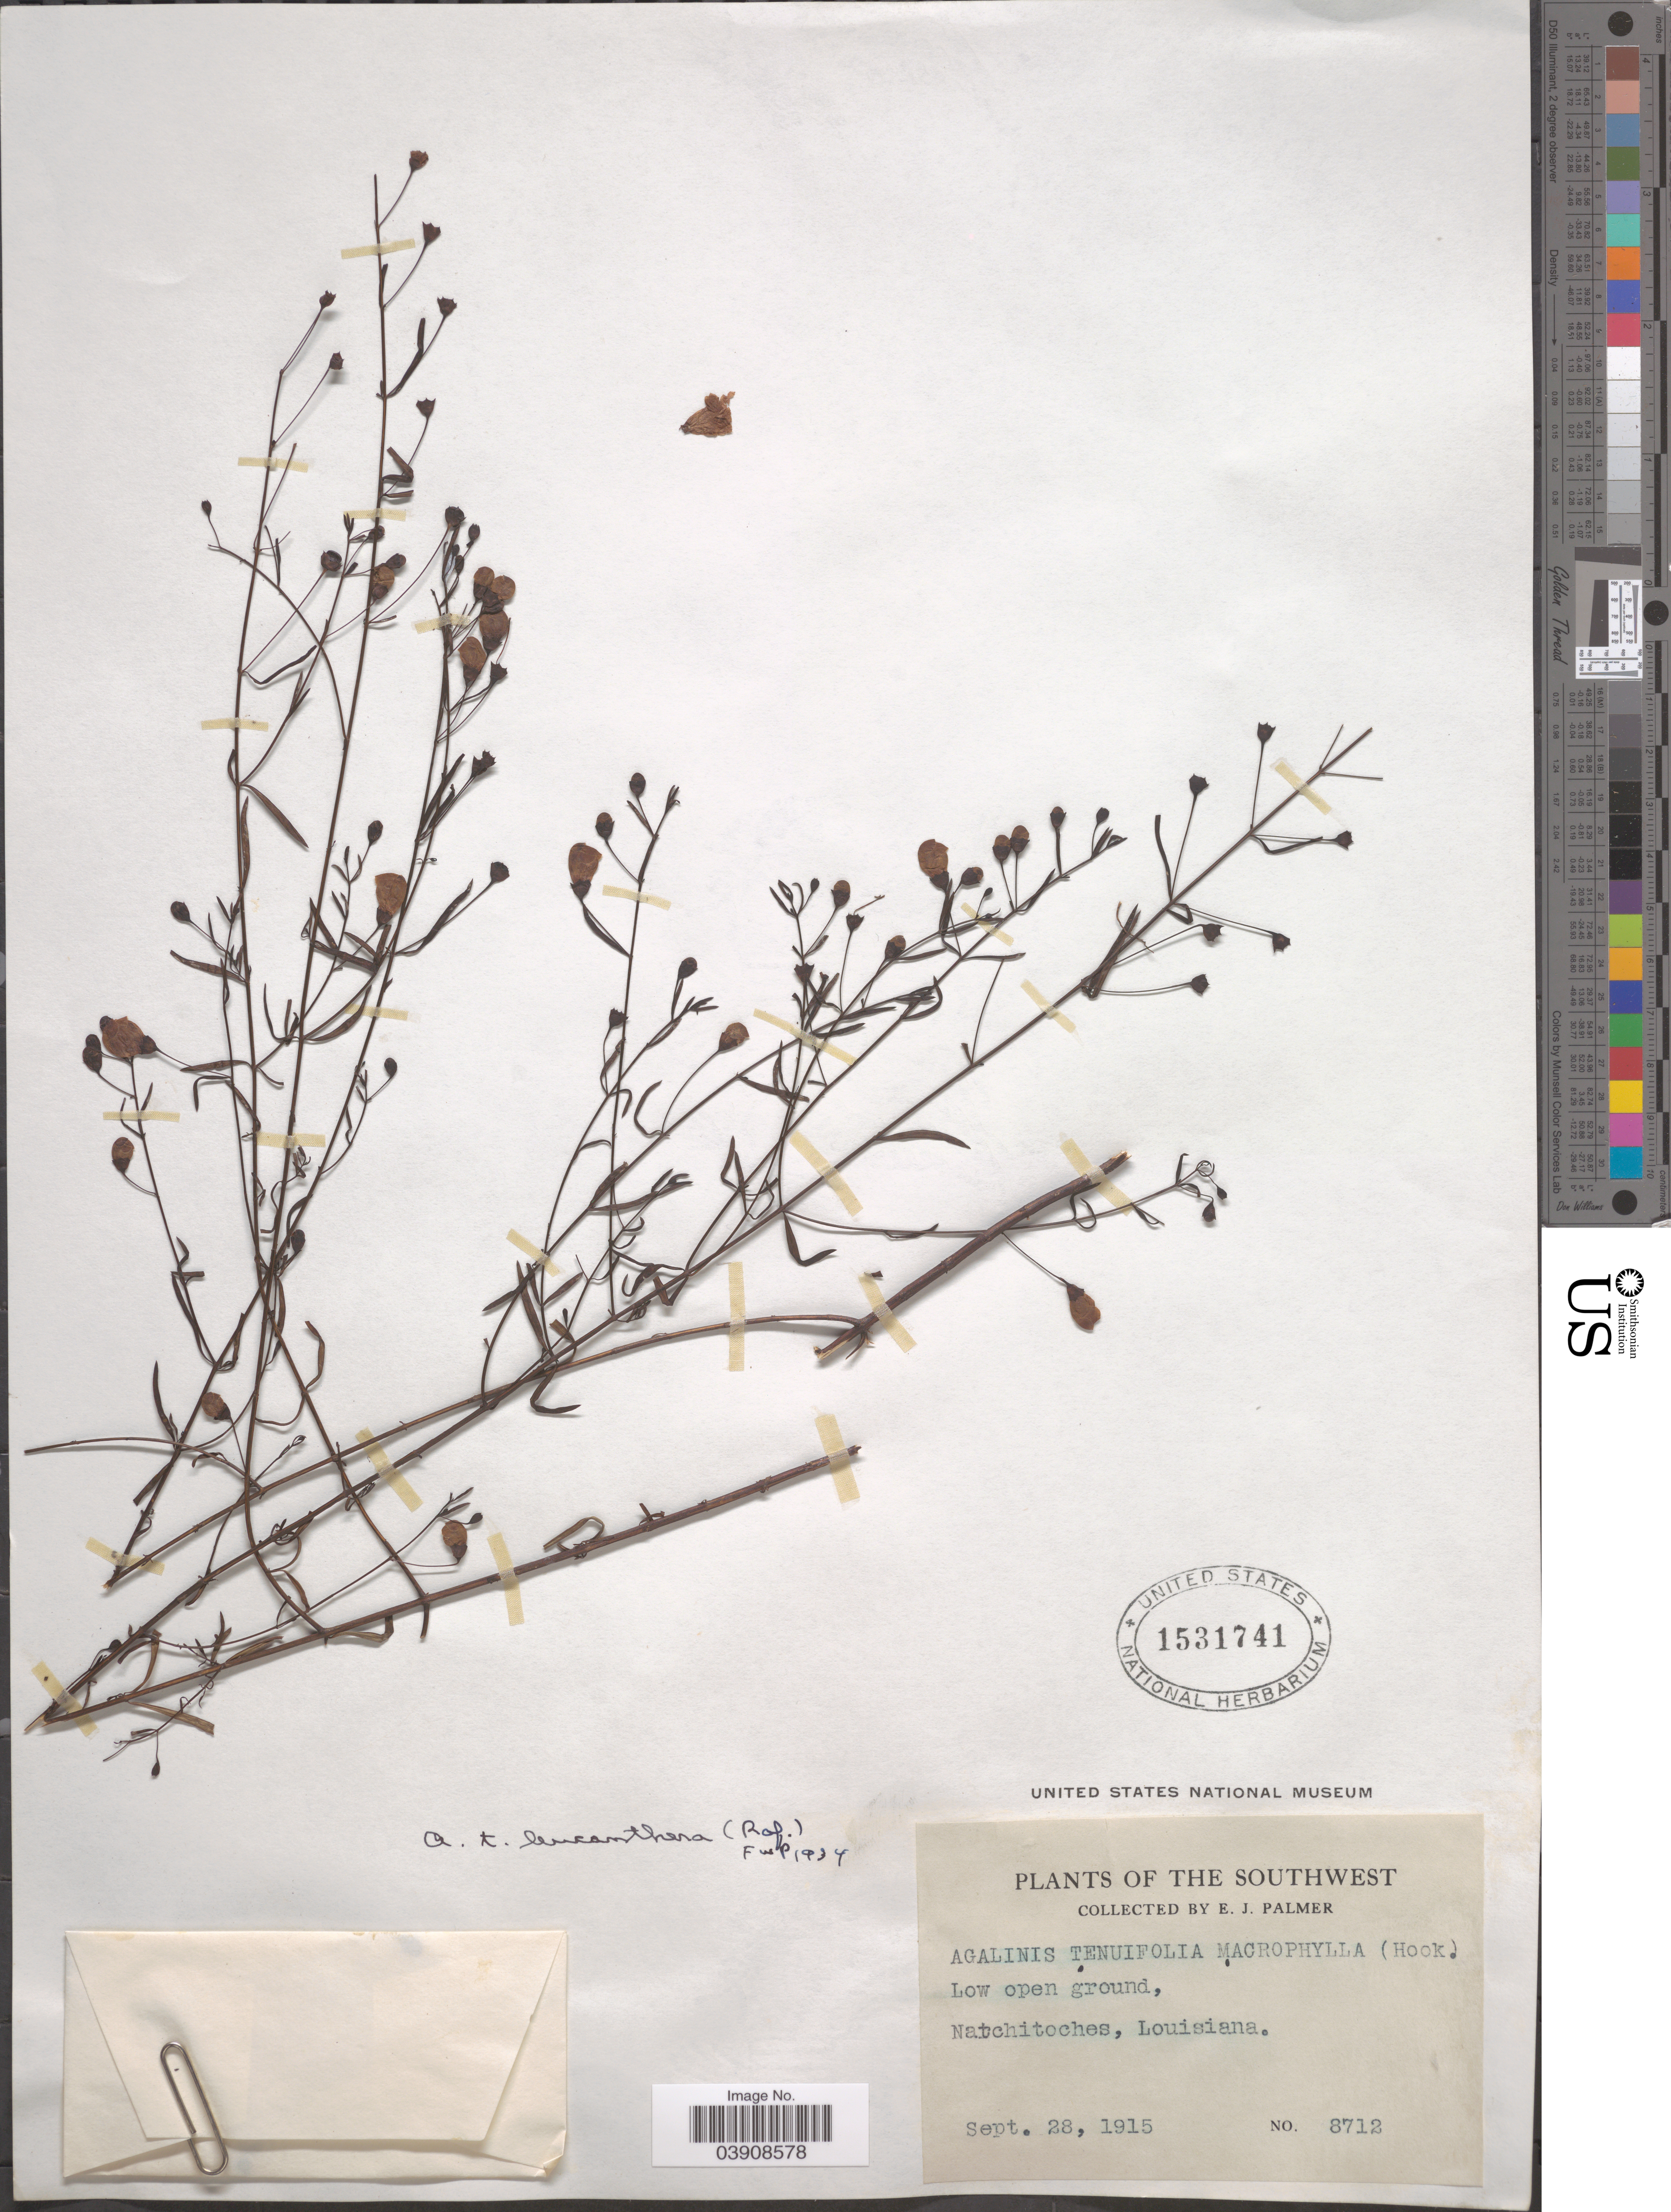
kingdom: Plantae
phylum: Tracheophyta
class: Magnoliopsida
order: Lamiales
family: Orobanchaceae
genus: Agalinis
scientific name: Agalinis tenuifolia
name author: (Vahl) Raf.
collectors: E. J. Palmer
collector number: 8712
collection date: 1915-09-28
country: United States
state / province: Louisiana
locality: The Southwest. Natchitoches.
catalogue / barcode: US 1531741